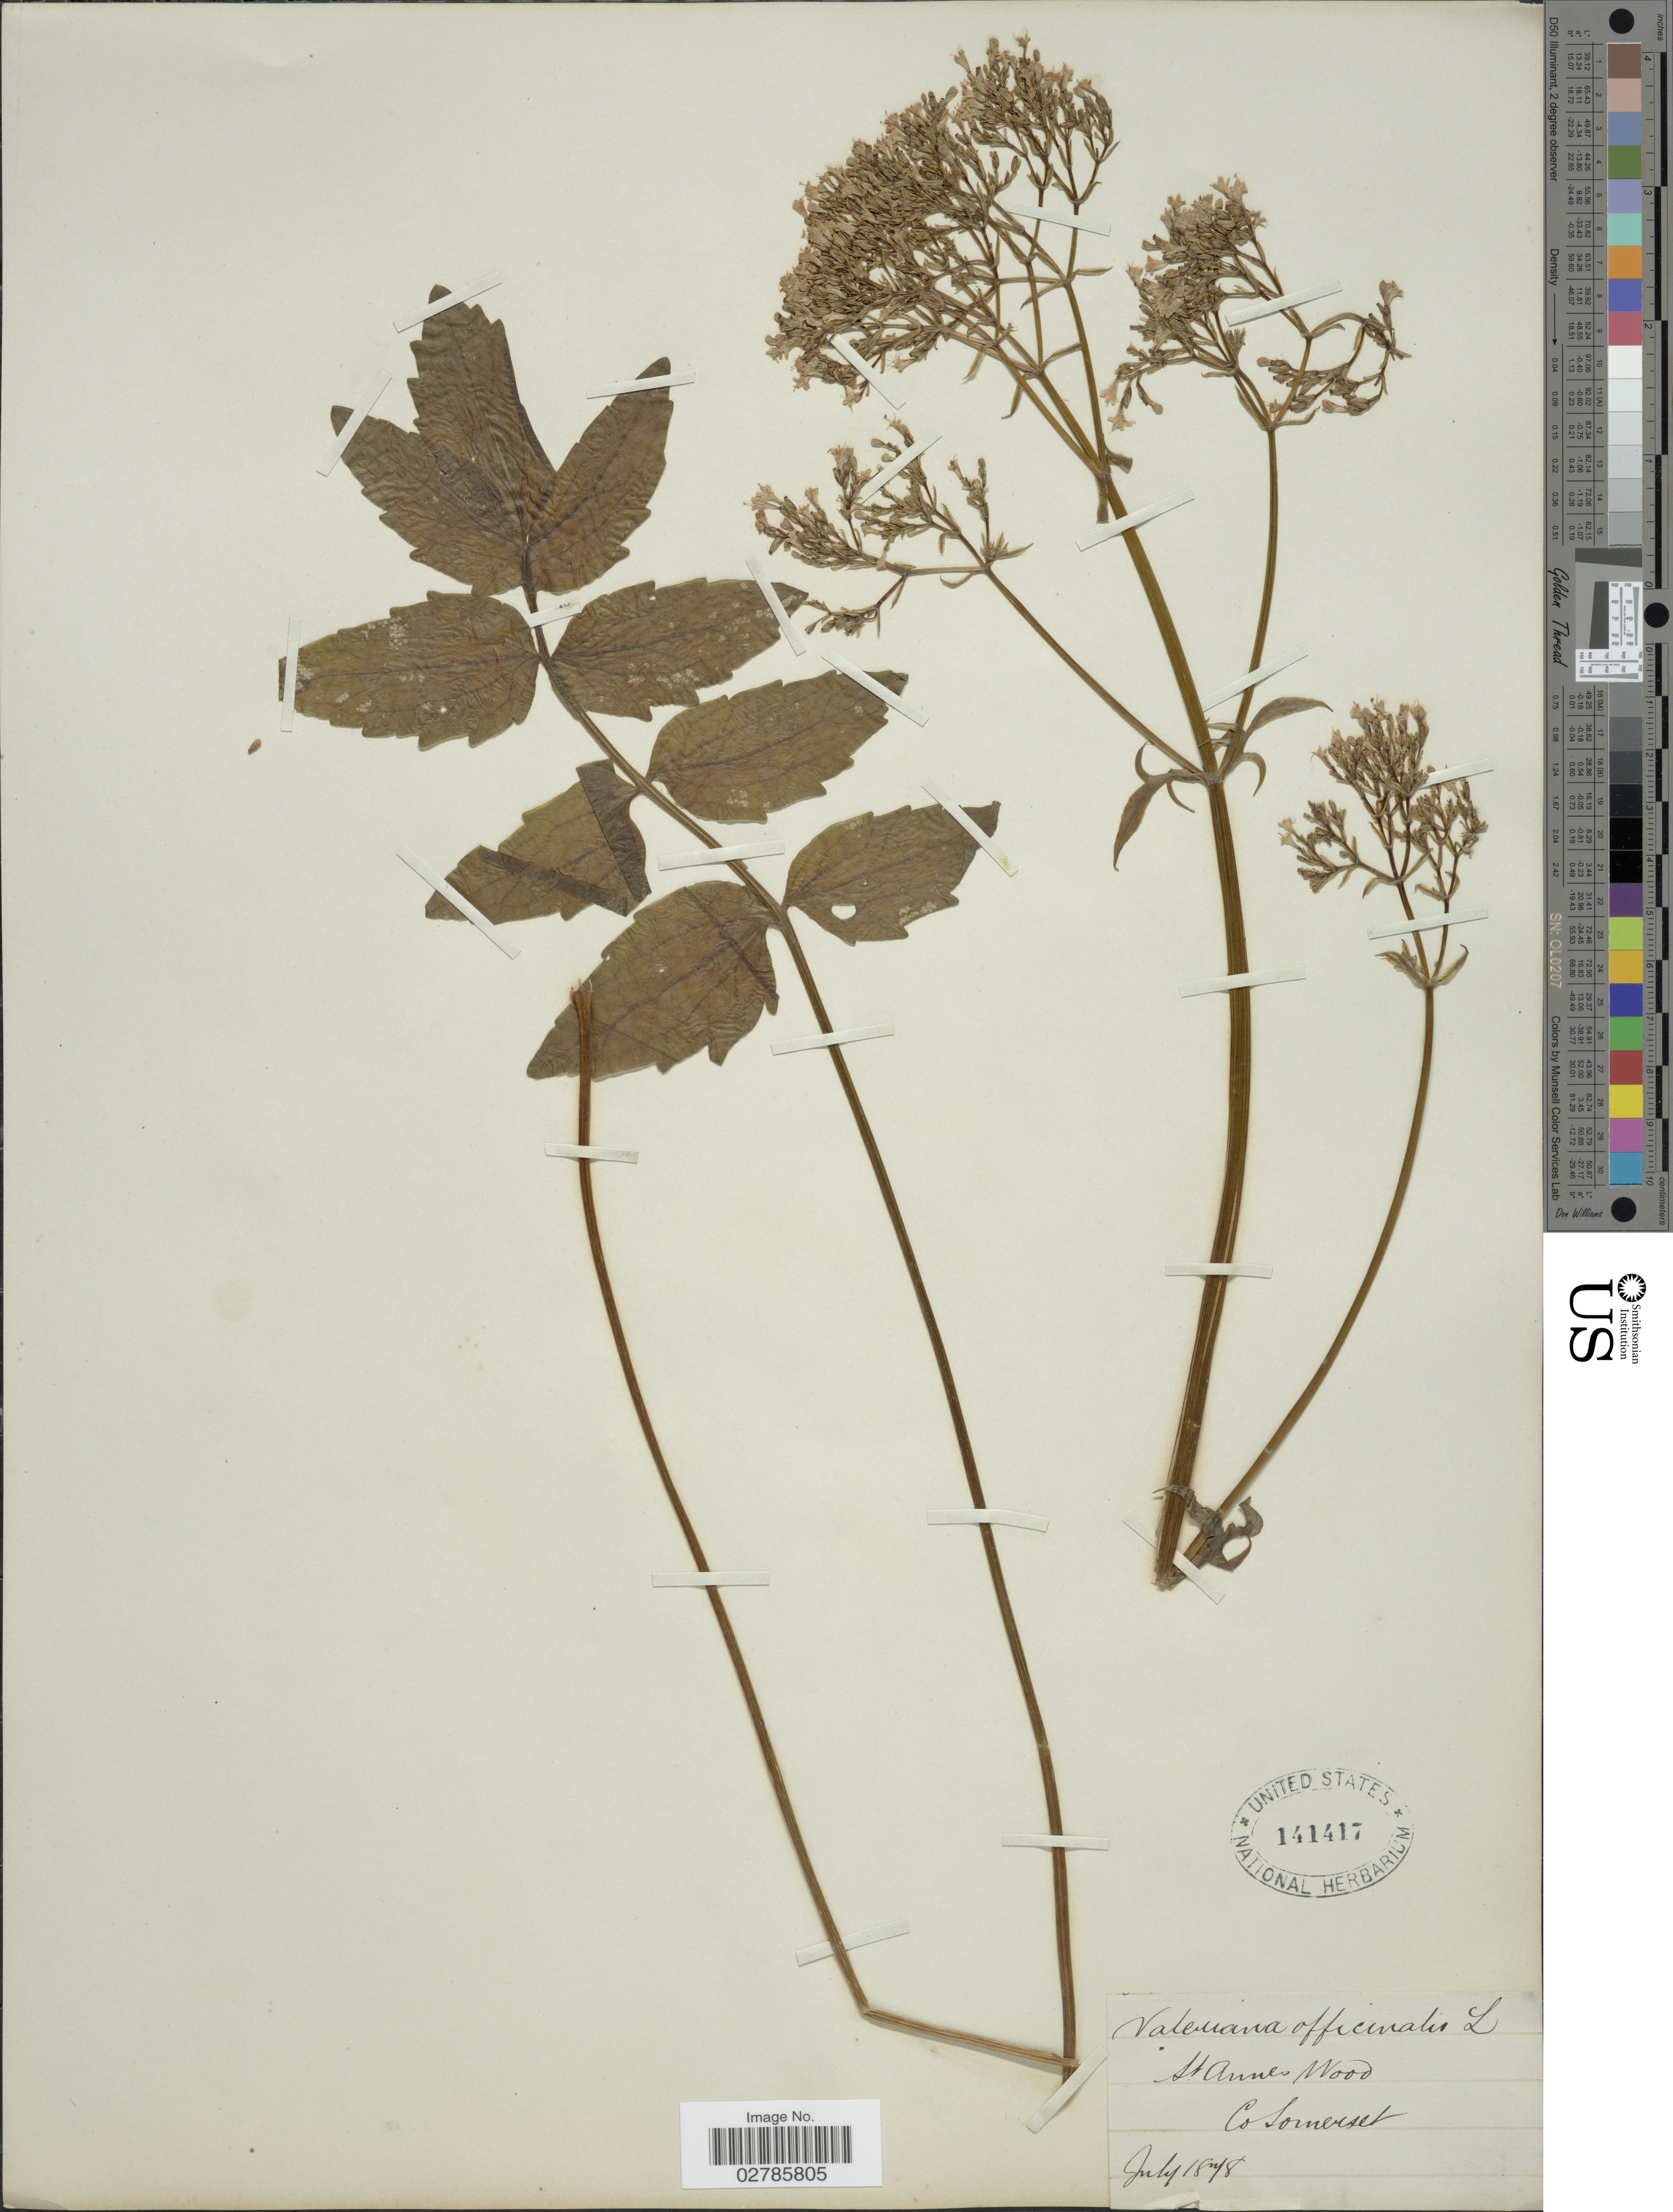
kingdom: Plantae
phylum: Tracheophyta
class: Magnoliopsida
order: Dipsacales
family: Caprifoliaceae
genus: Valeriana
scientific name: Valeriana officinalis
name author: L.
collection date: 1878-07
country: United Kingdom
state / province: England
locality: St. Annes Wood. Co Somerset.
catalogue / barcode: US 141417